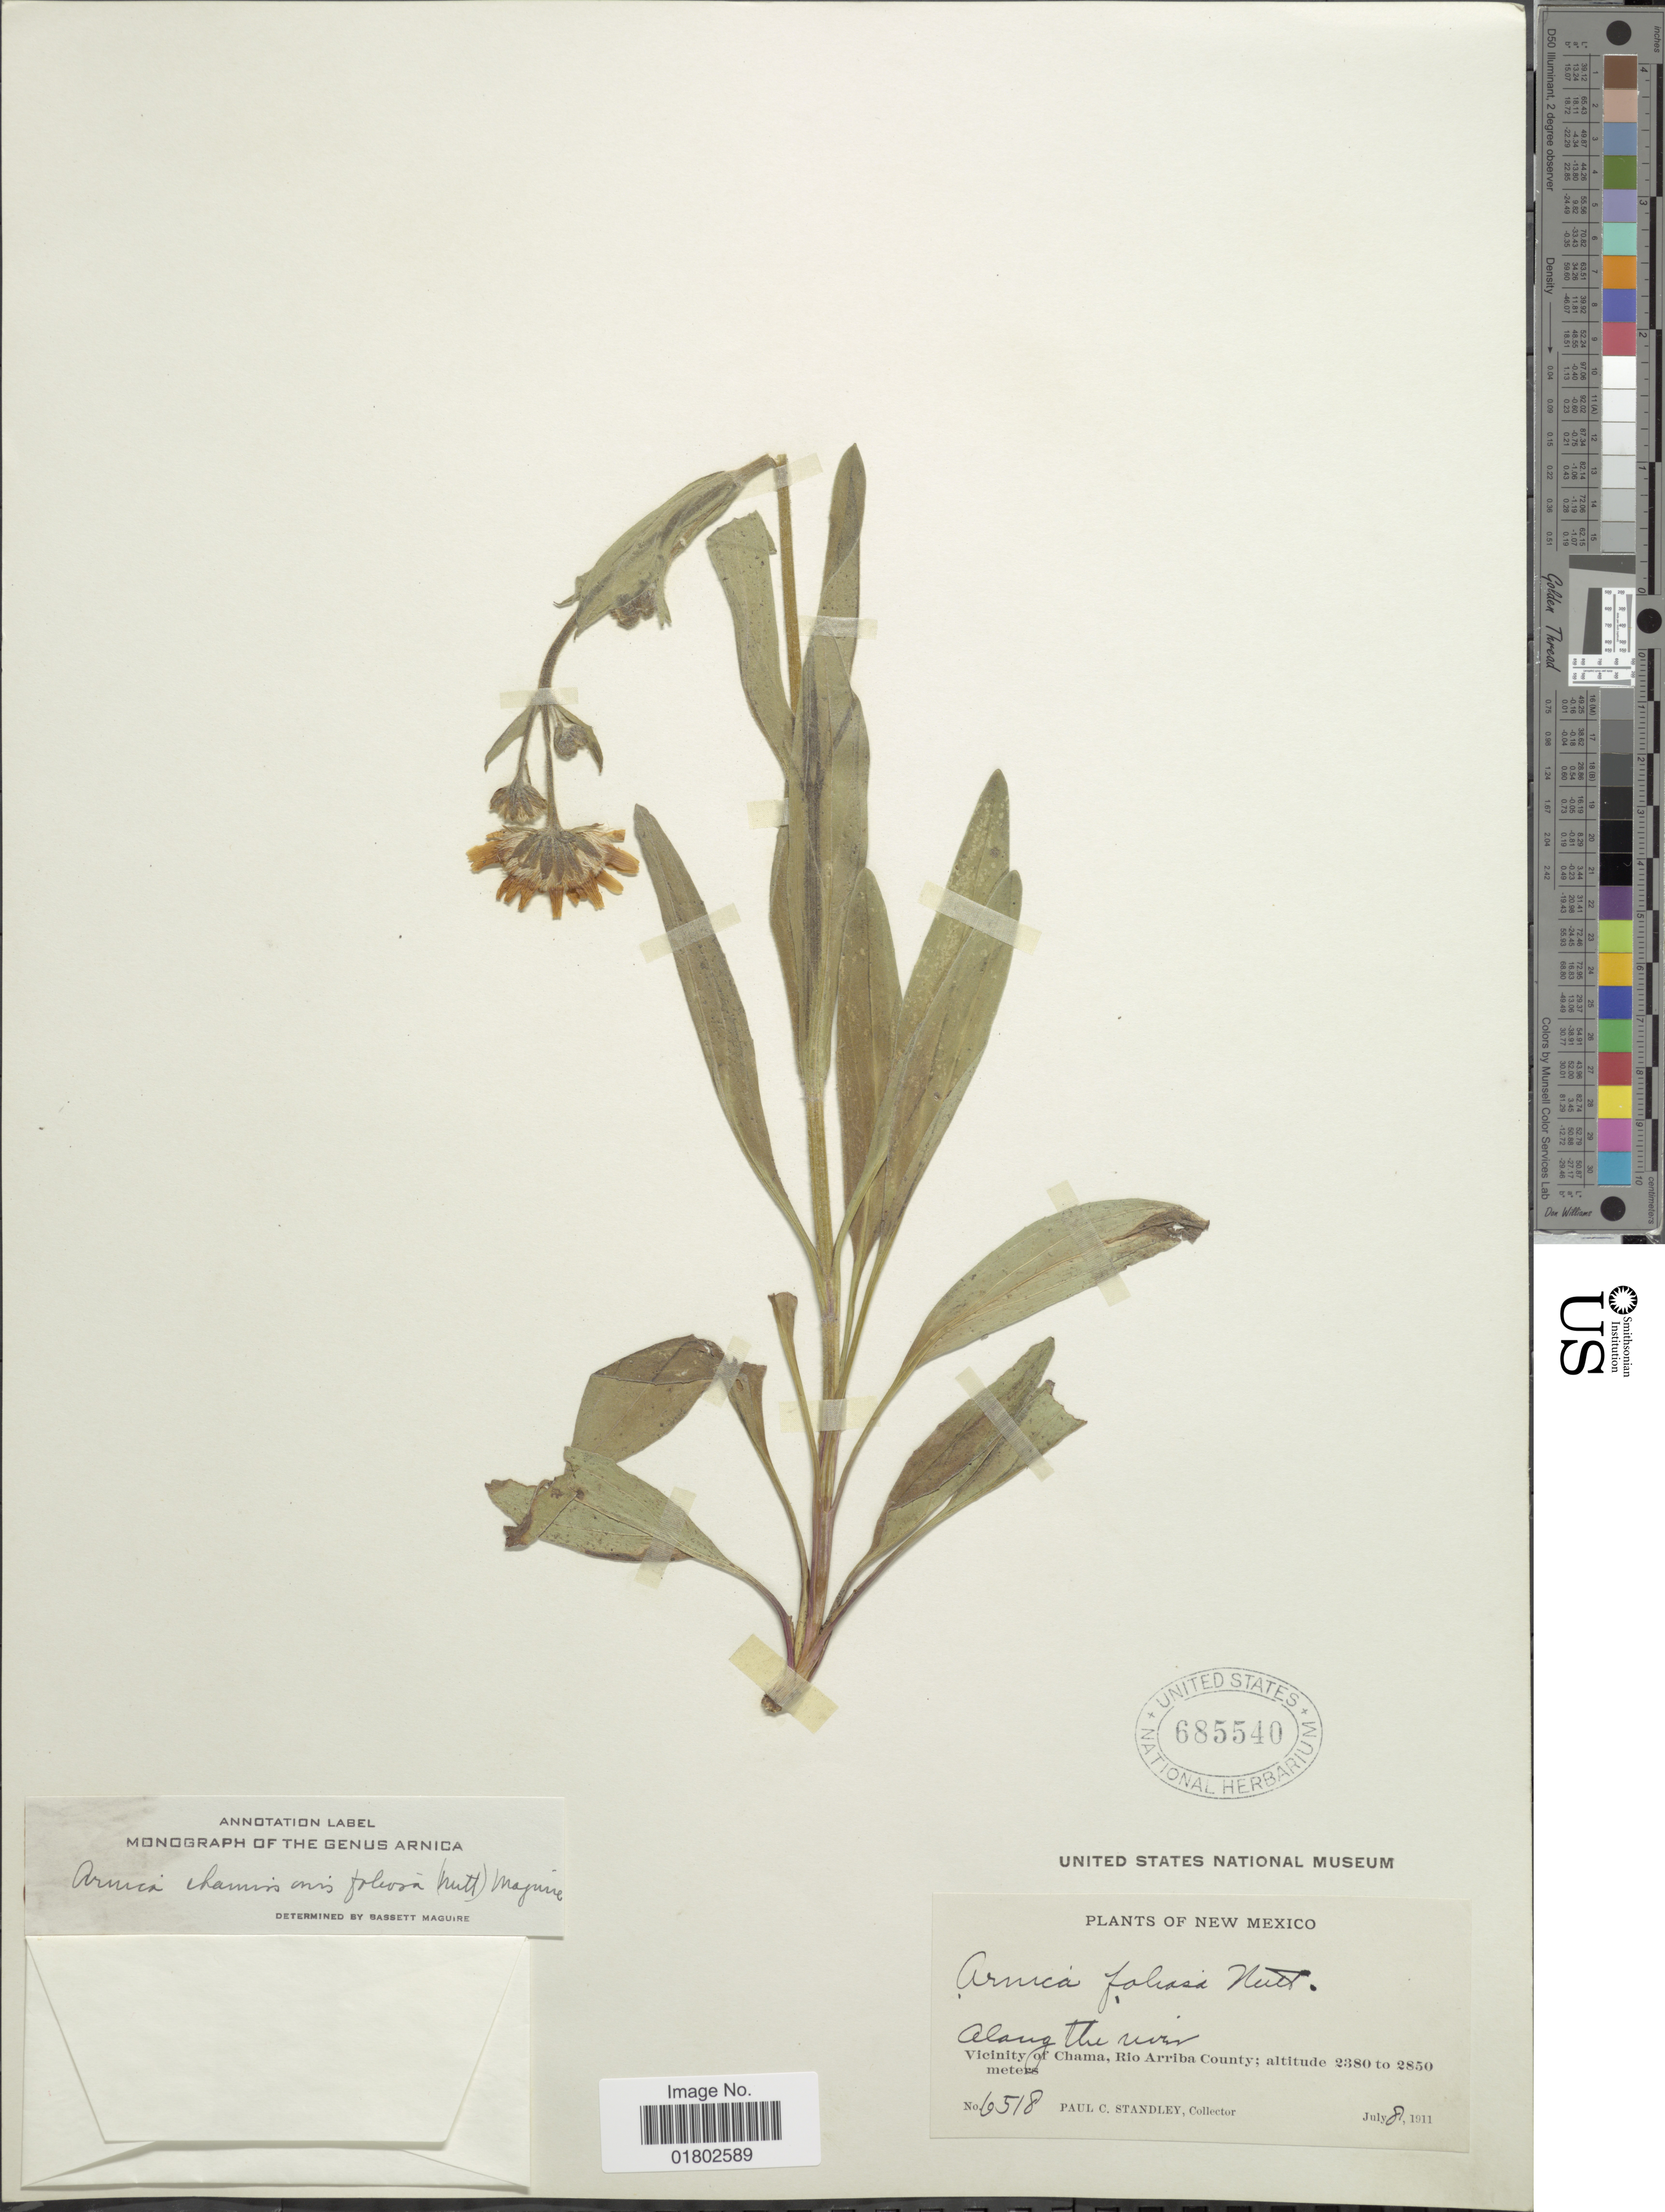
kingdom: Plantae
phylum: Tracheophyta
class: Magnoliopsida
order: Asterales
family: Asteraceae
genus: Arnica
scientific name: Arnica chamissonis subsp. foliosa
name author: (Nutt.) Maguire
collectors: P. C. Standley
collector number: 6518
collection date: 1911-07-08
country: United States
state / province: New Mexico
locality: Vicinity of Chama, Rio Arriba County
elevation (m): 2380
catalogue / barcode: US 685540